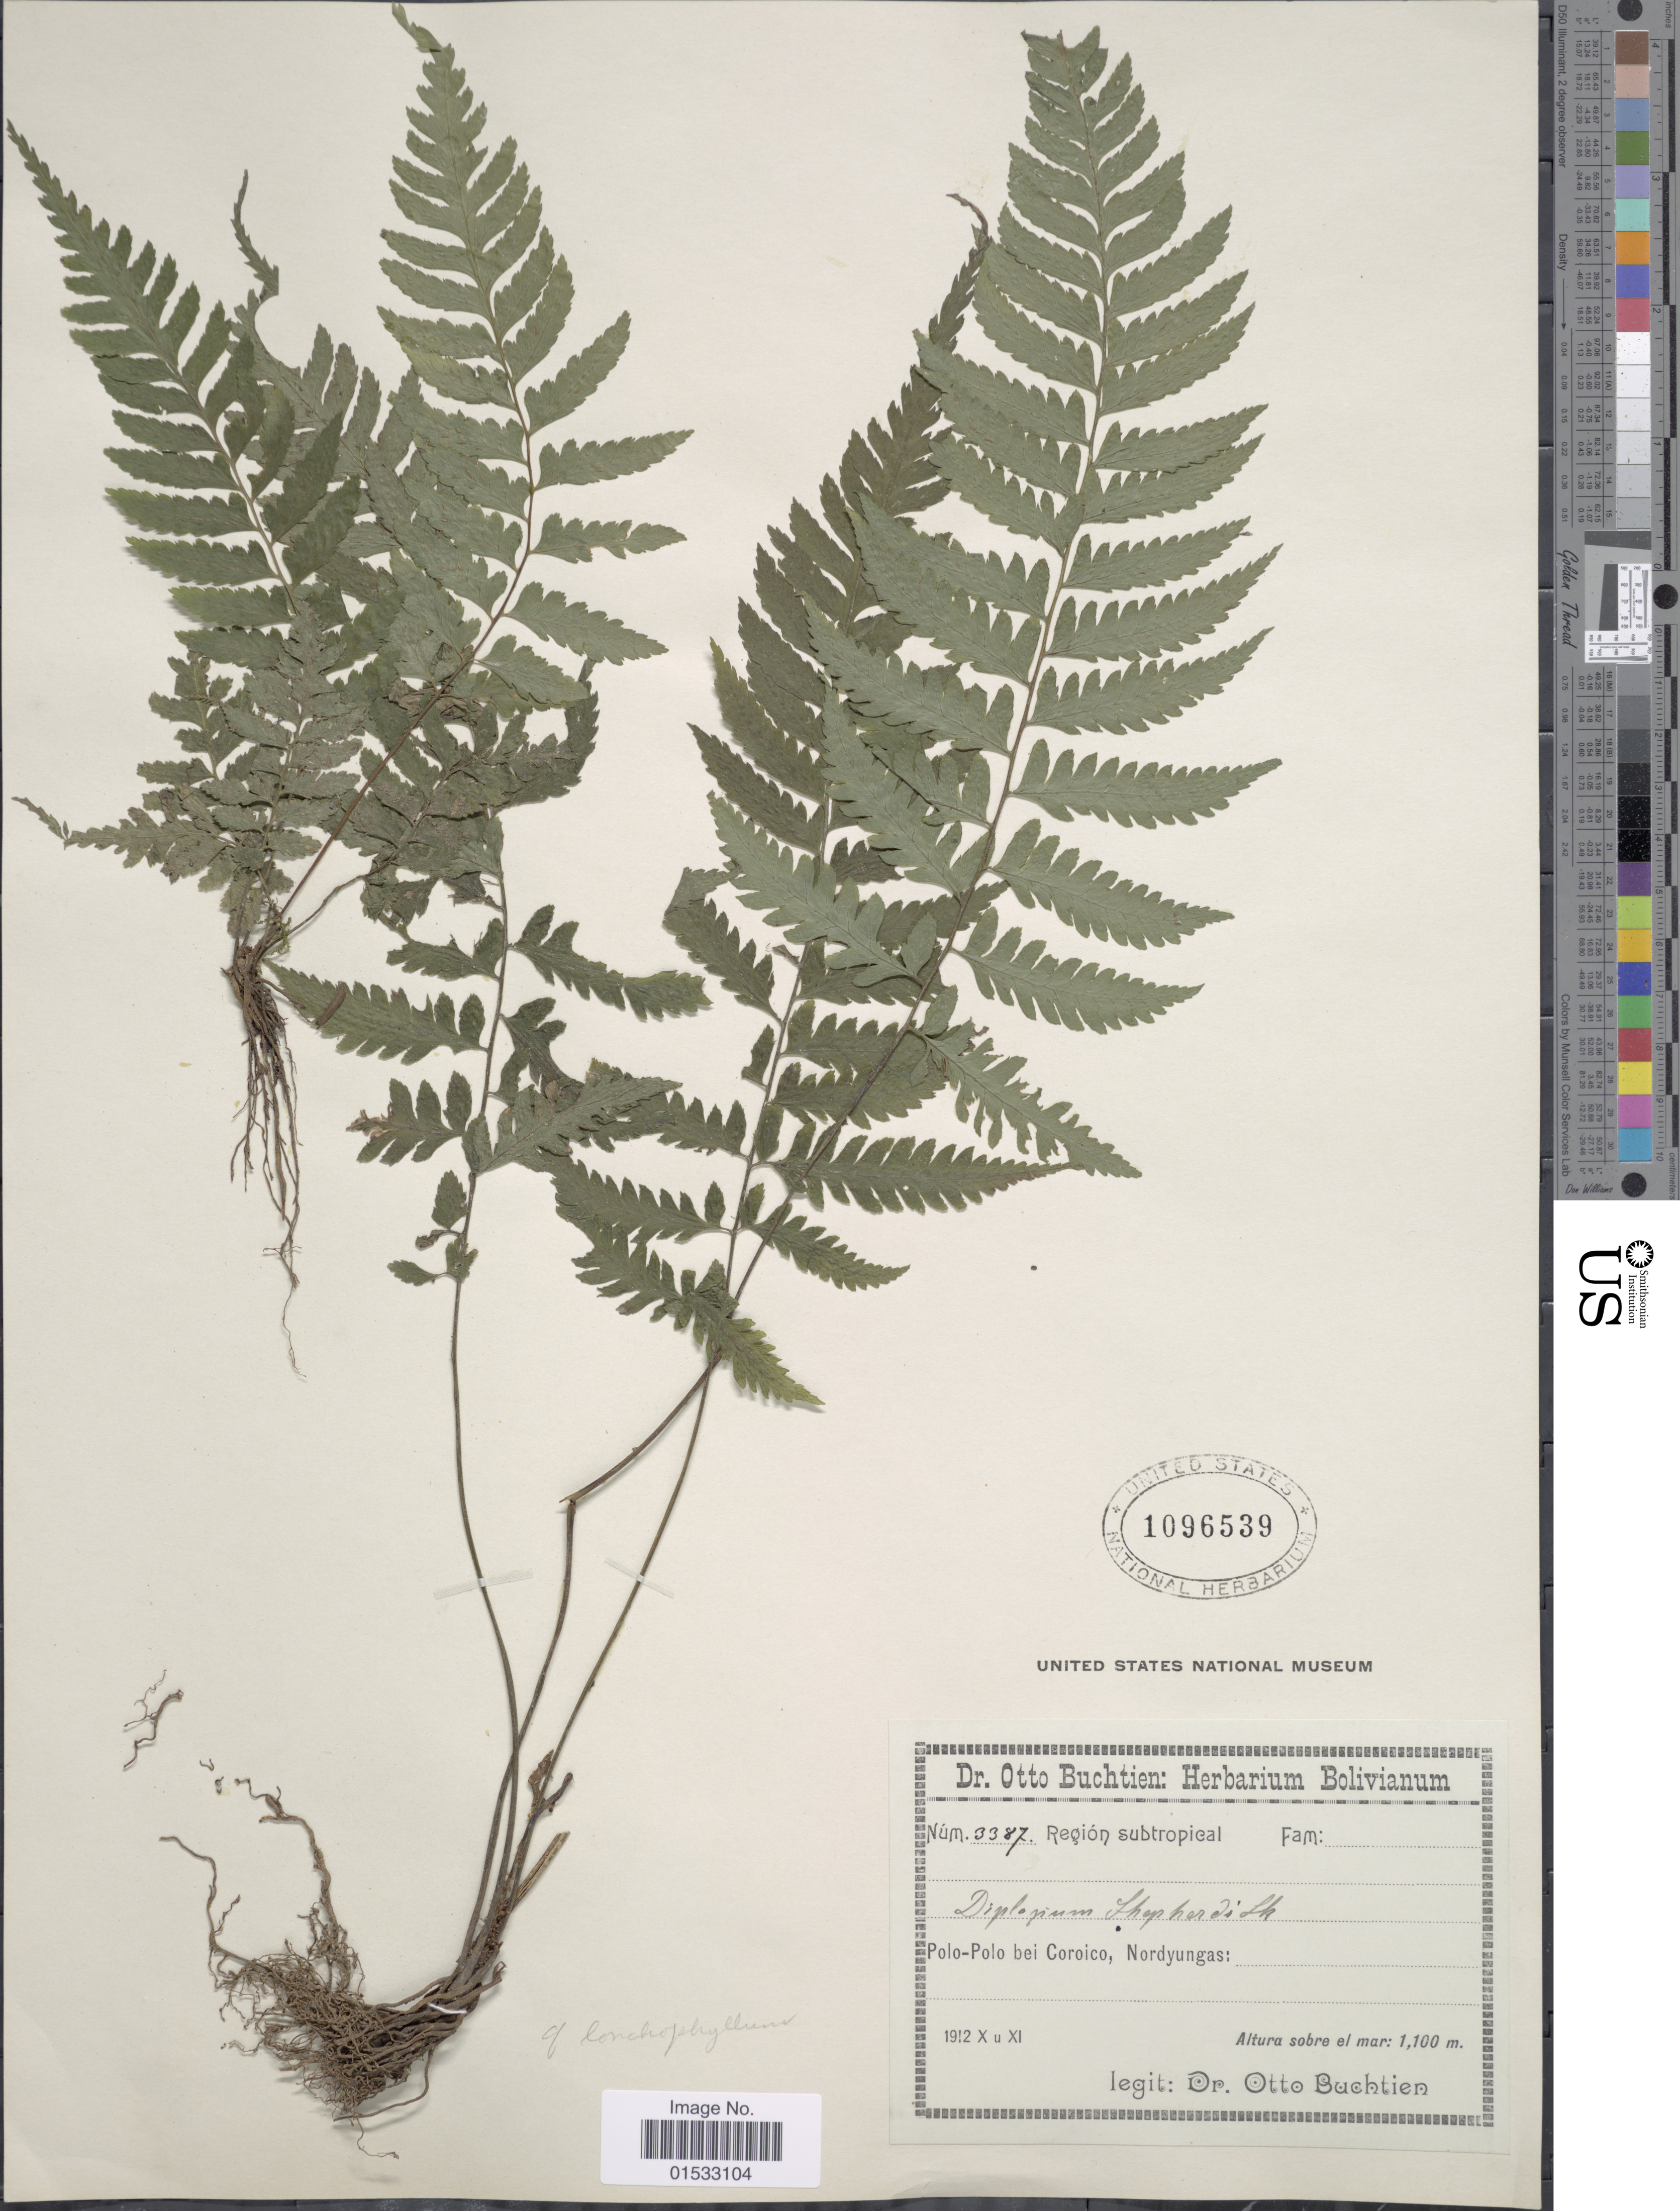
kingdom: Plantae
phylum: Tracheophyta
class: Polypodiopsida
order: Polypodiales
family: Athyriaceae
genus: Diplazium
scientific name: Diplazium stuebelianum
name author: (Hieron.) Stolze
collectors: O. Buchtien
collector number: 3387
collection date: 1912-10/1912-11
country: Bolivia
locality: Subtropical, Polo- Polo Bei Coroico, Nordyungas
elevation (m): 1100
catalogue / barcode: US 1096539